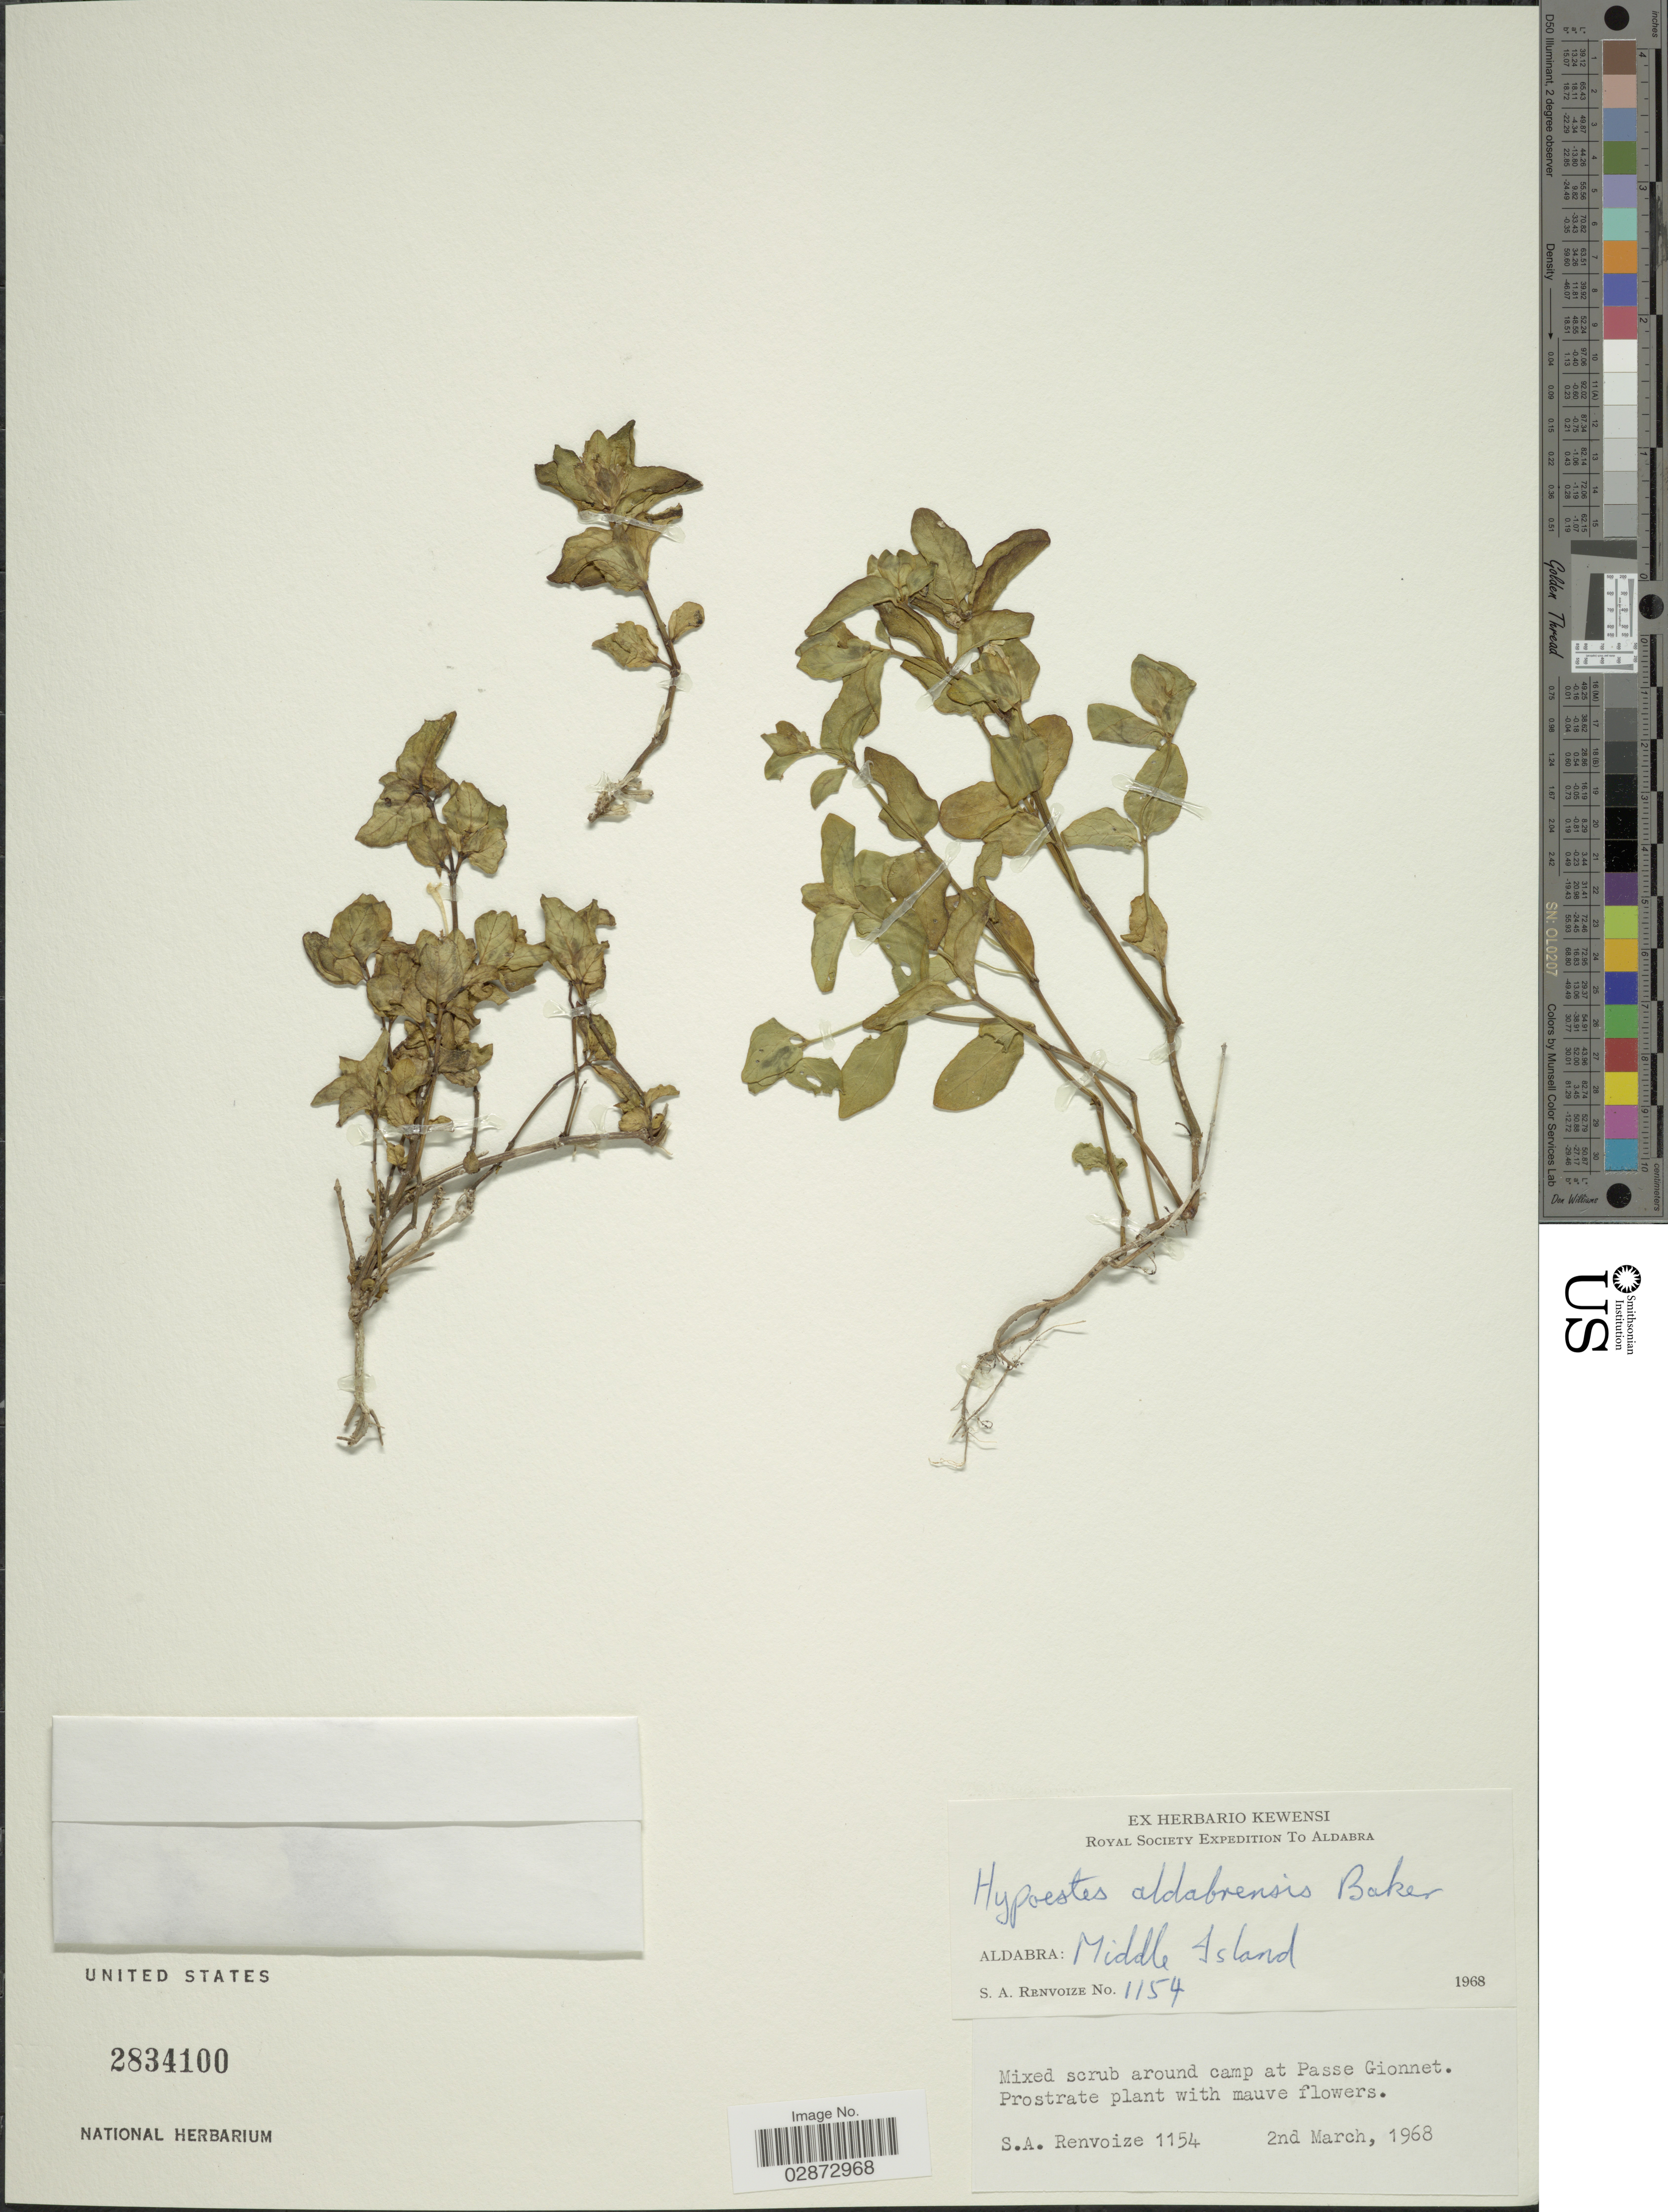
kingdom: Plantae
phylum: Tracheophyta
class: Magnoliopsida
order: Lamiales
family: Acanthaceae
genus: Hypoestes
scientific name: Hypoestes aldabrensis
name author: Baker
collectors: S. A. Renvoize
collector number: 1154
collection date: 1968-03-02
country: Seychelles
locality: Aldabra: Middle Island. Around camp at Passe Gionnet.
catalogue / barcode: US 2834100